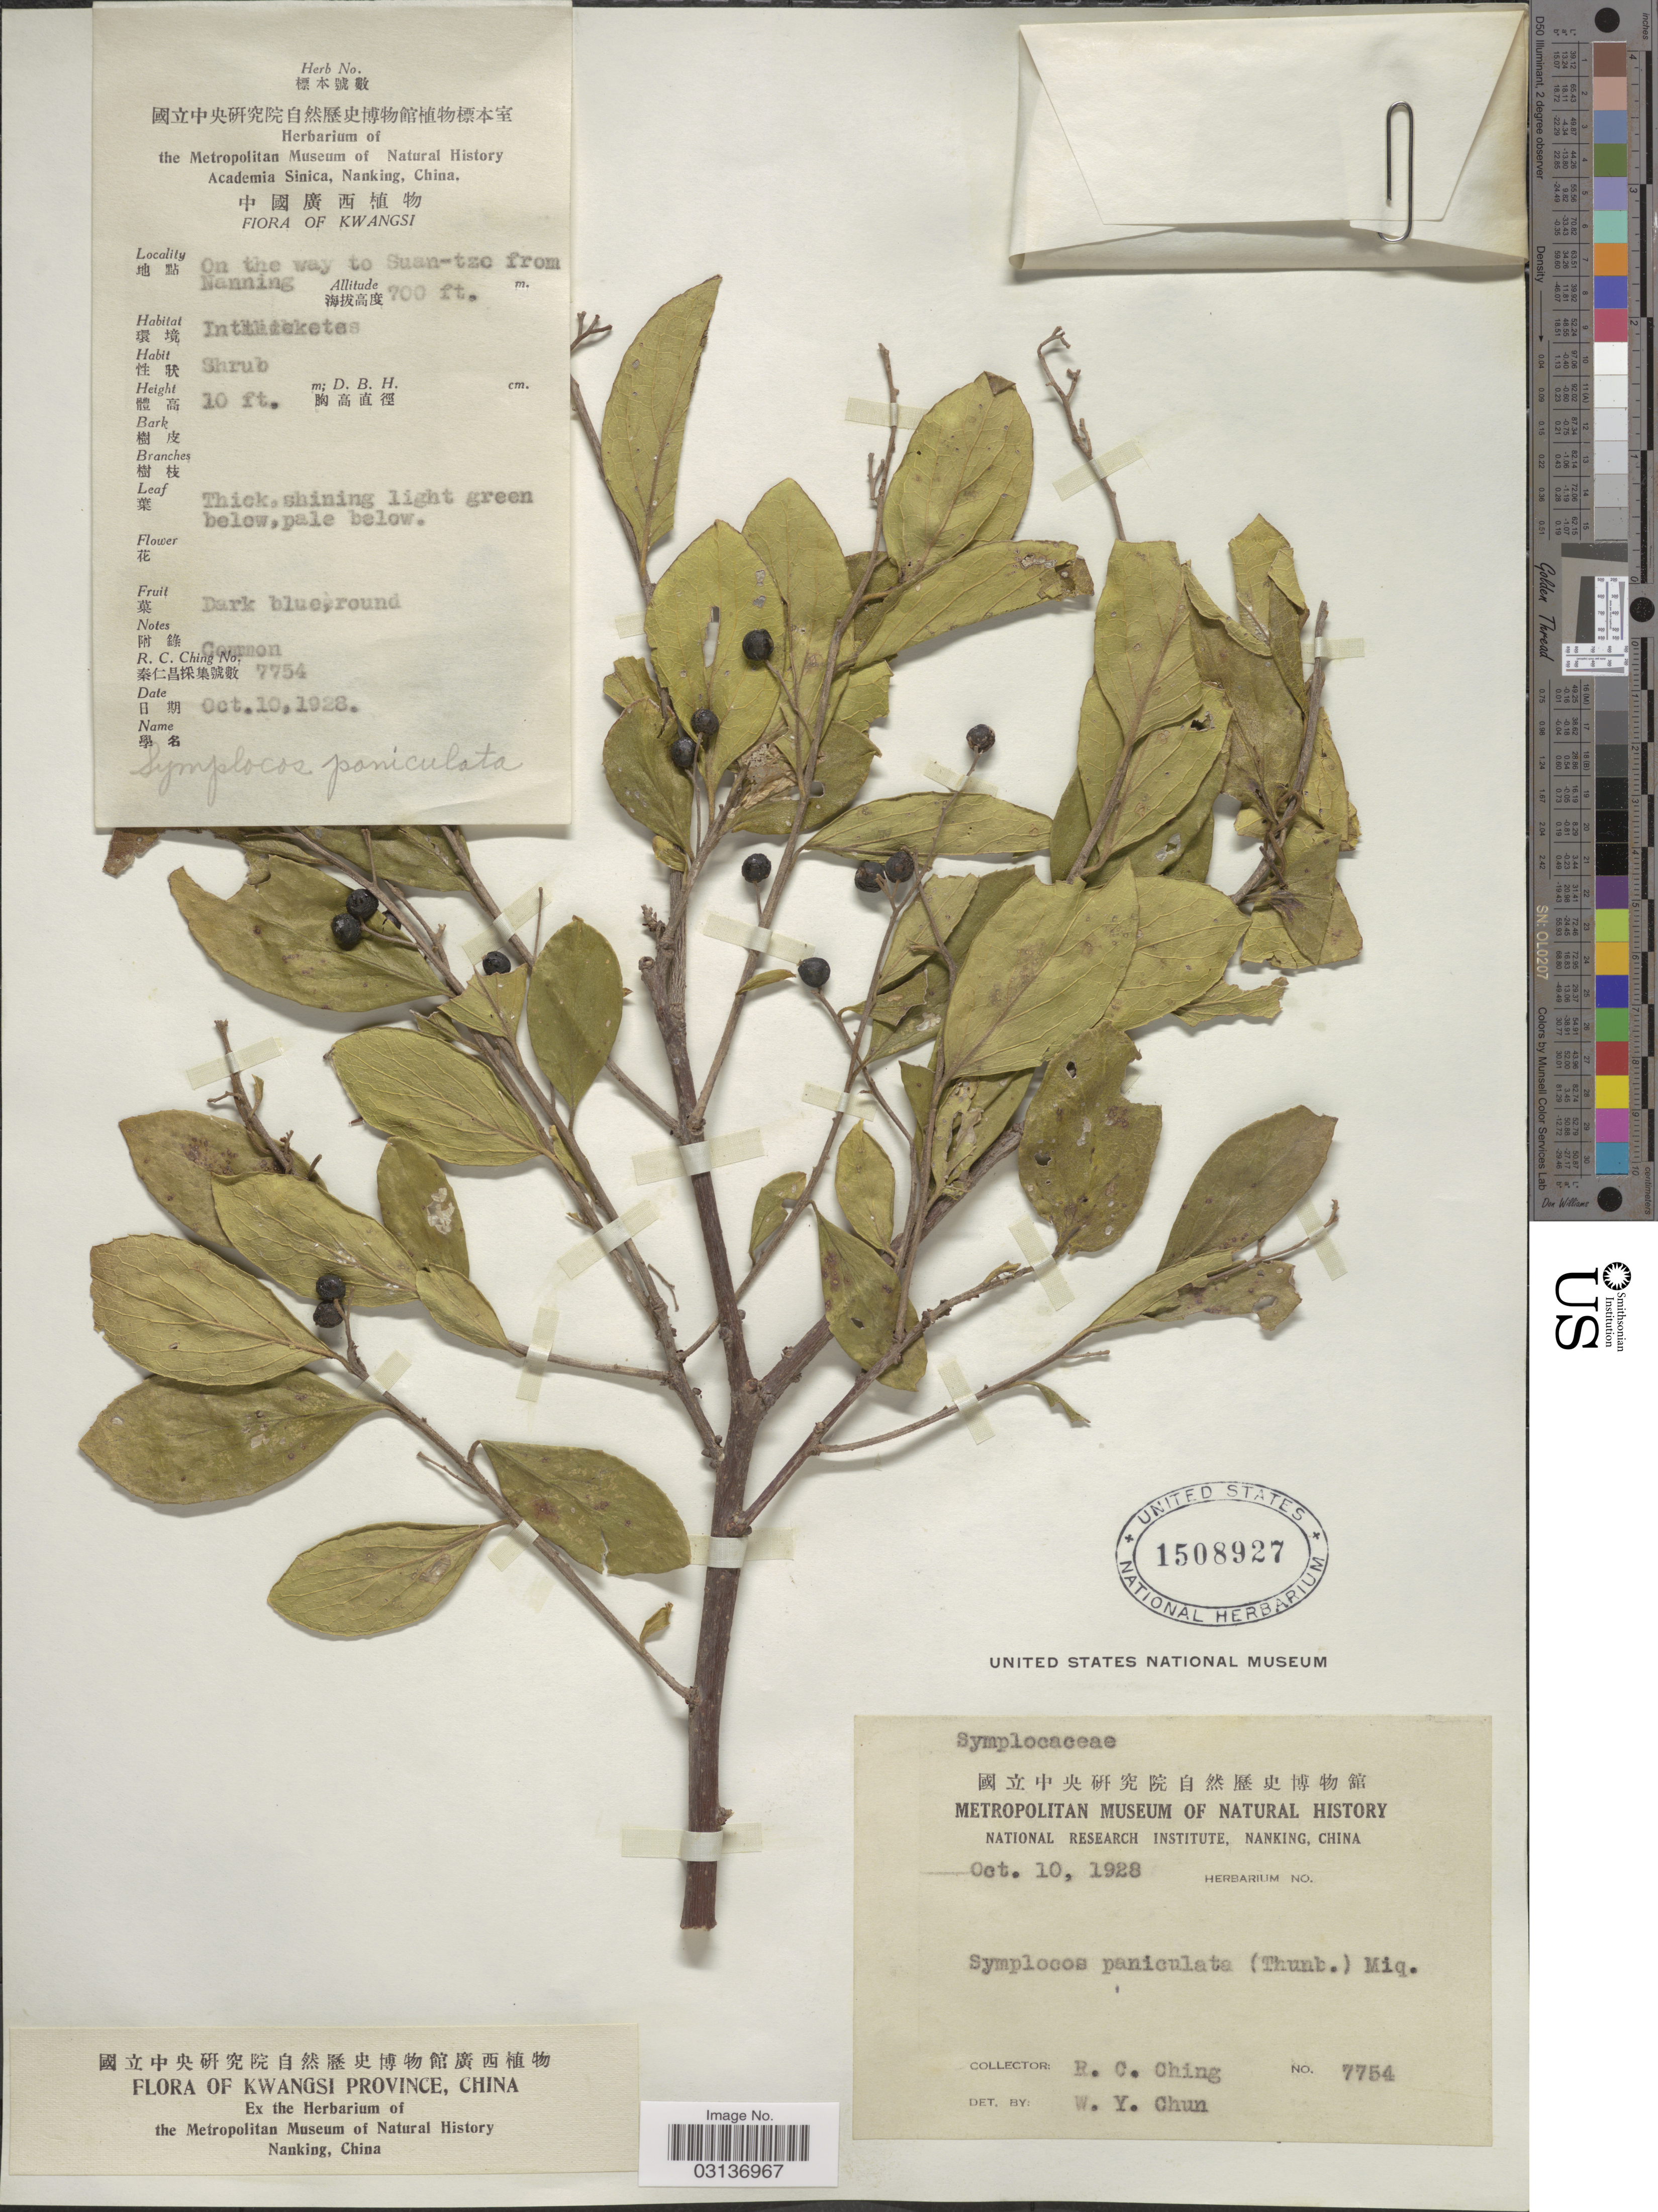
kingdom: Plantae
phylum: Tracheophyta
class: Magnoliopsida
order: Ericales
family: Symplocaceae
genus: Symplocos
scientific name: Symplocos paniculata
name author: Miq.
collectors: R. C. Ching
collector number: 7754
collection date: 1928-10-10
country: China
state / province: Guangxi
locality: Kwangsi Province.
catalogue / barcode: US 1508927